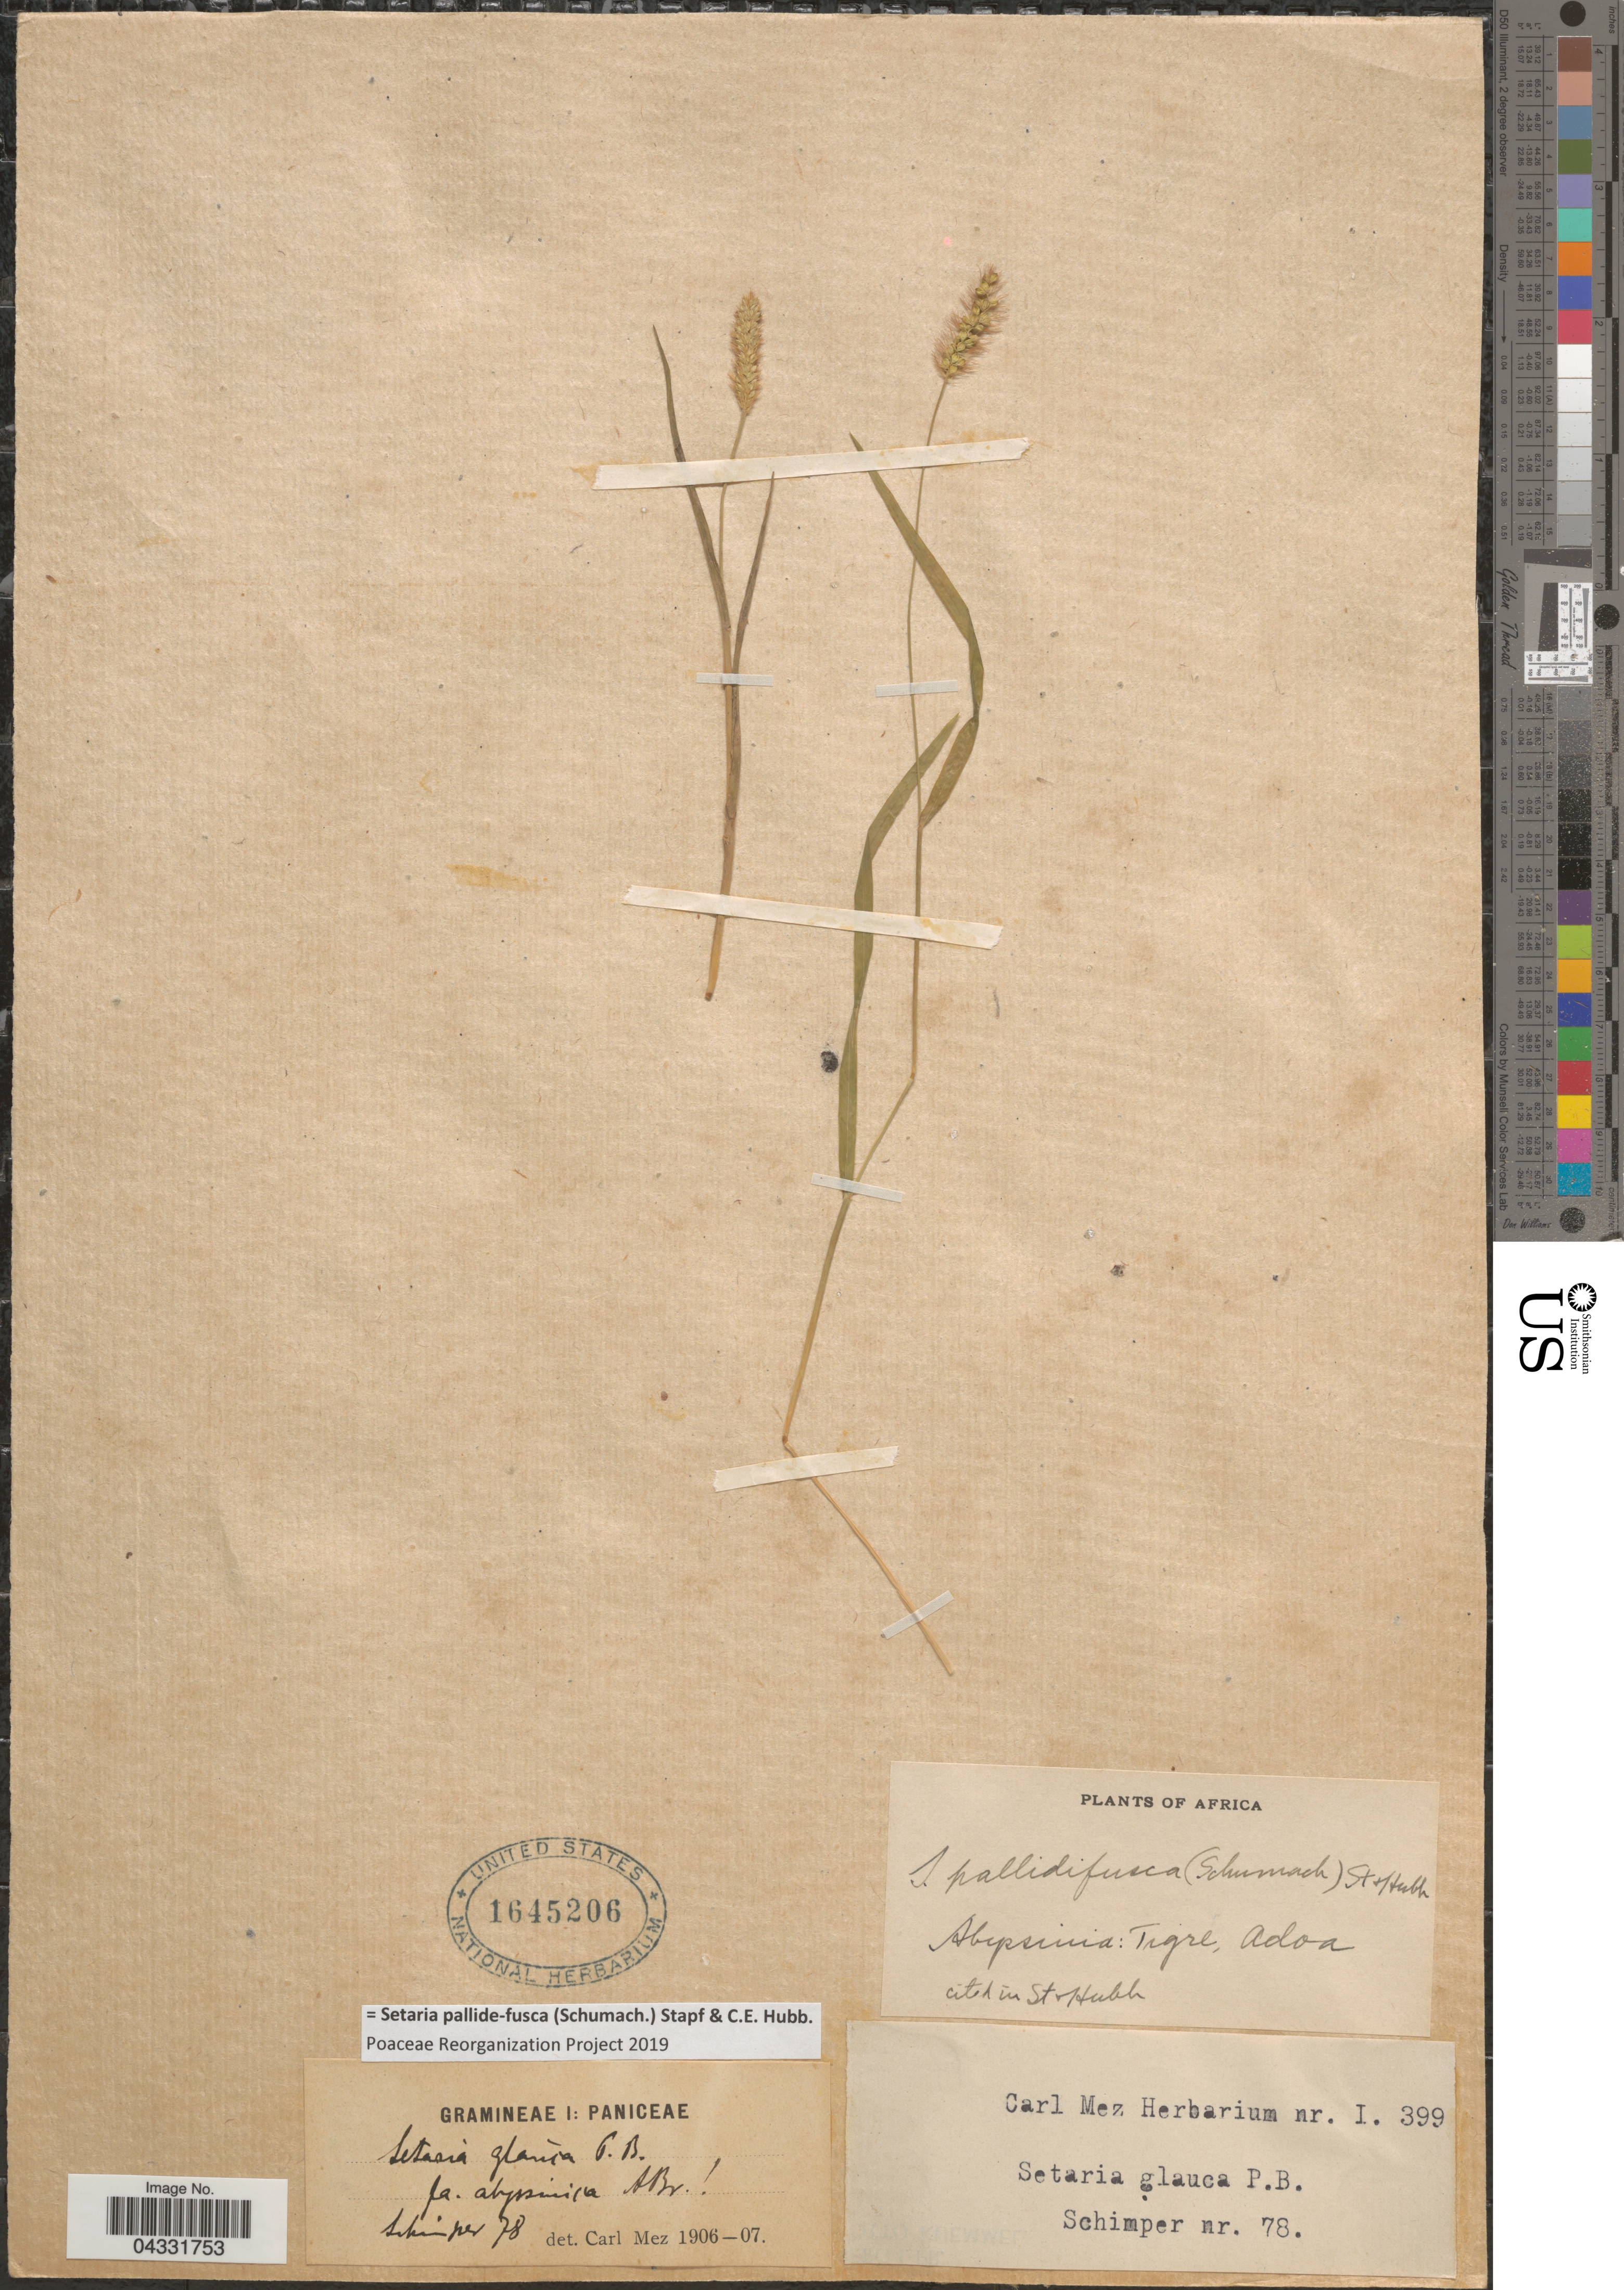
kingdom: Plantae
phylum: Tracheophyta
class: Liliopsida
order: Poales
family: Poaceae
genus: Setaria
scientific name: Setaria pallide-fusca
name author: (Schumach.) Stapf & C.E. Hubb.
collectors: -. Schimper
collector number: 78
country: Ethiopia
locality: Africa. Abipsinia: Tigre.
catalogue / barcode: US 1645206